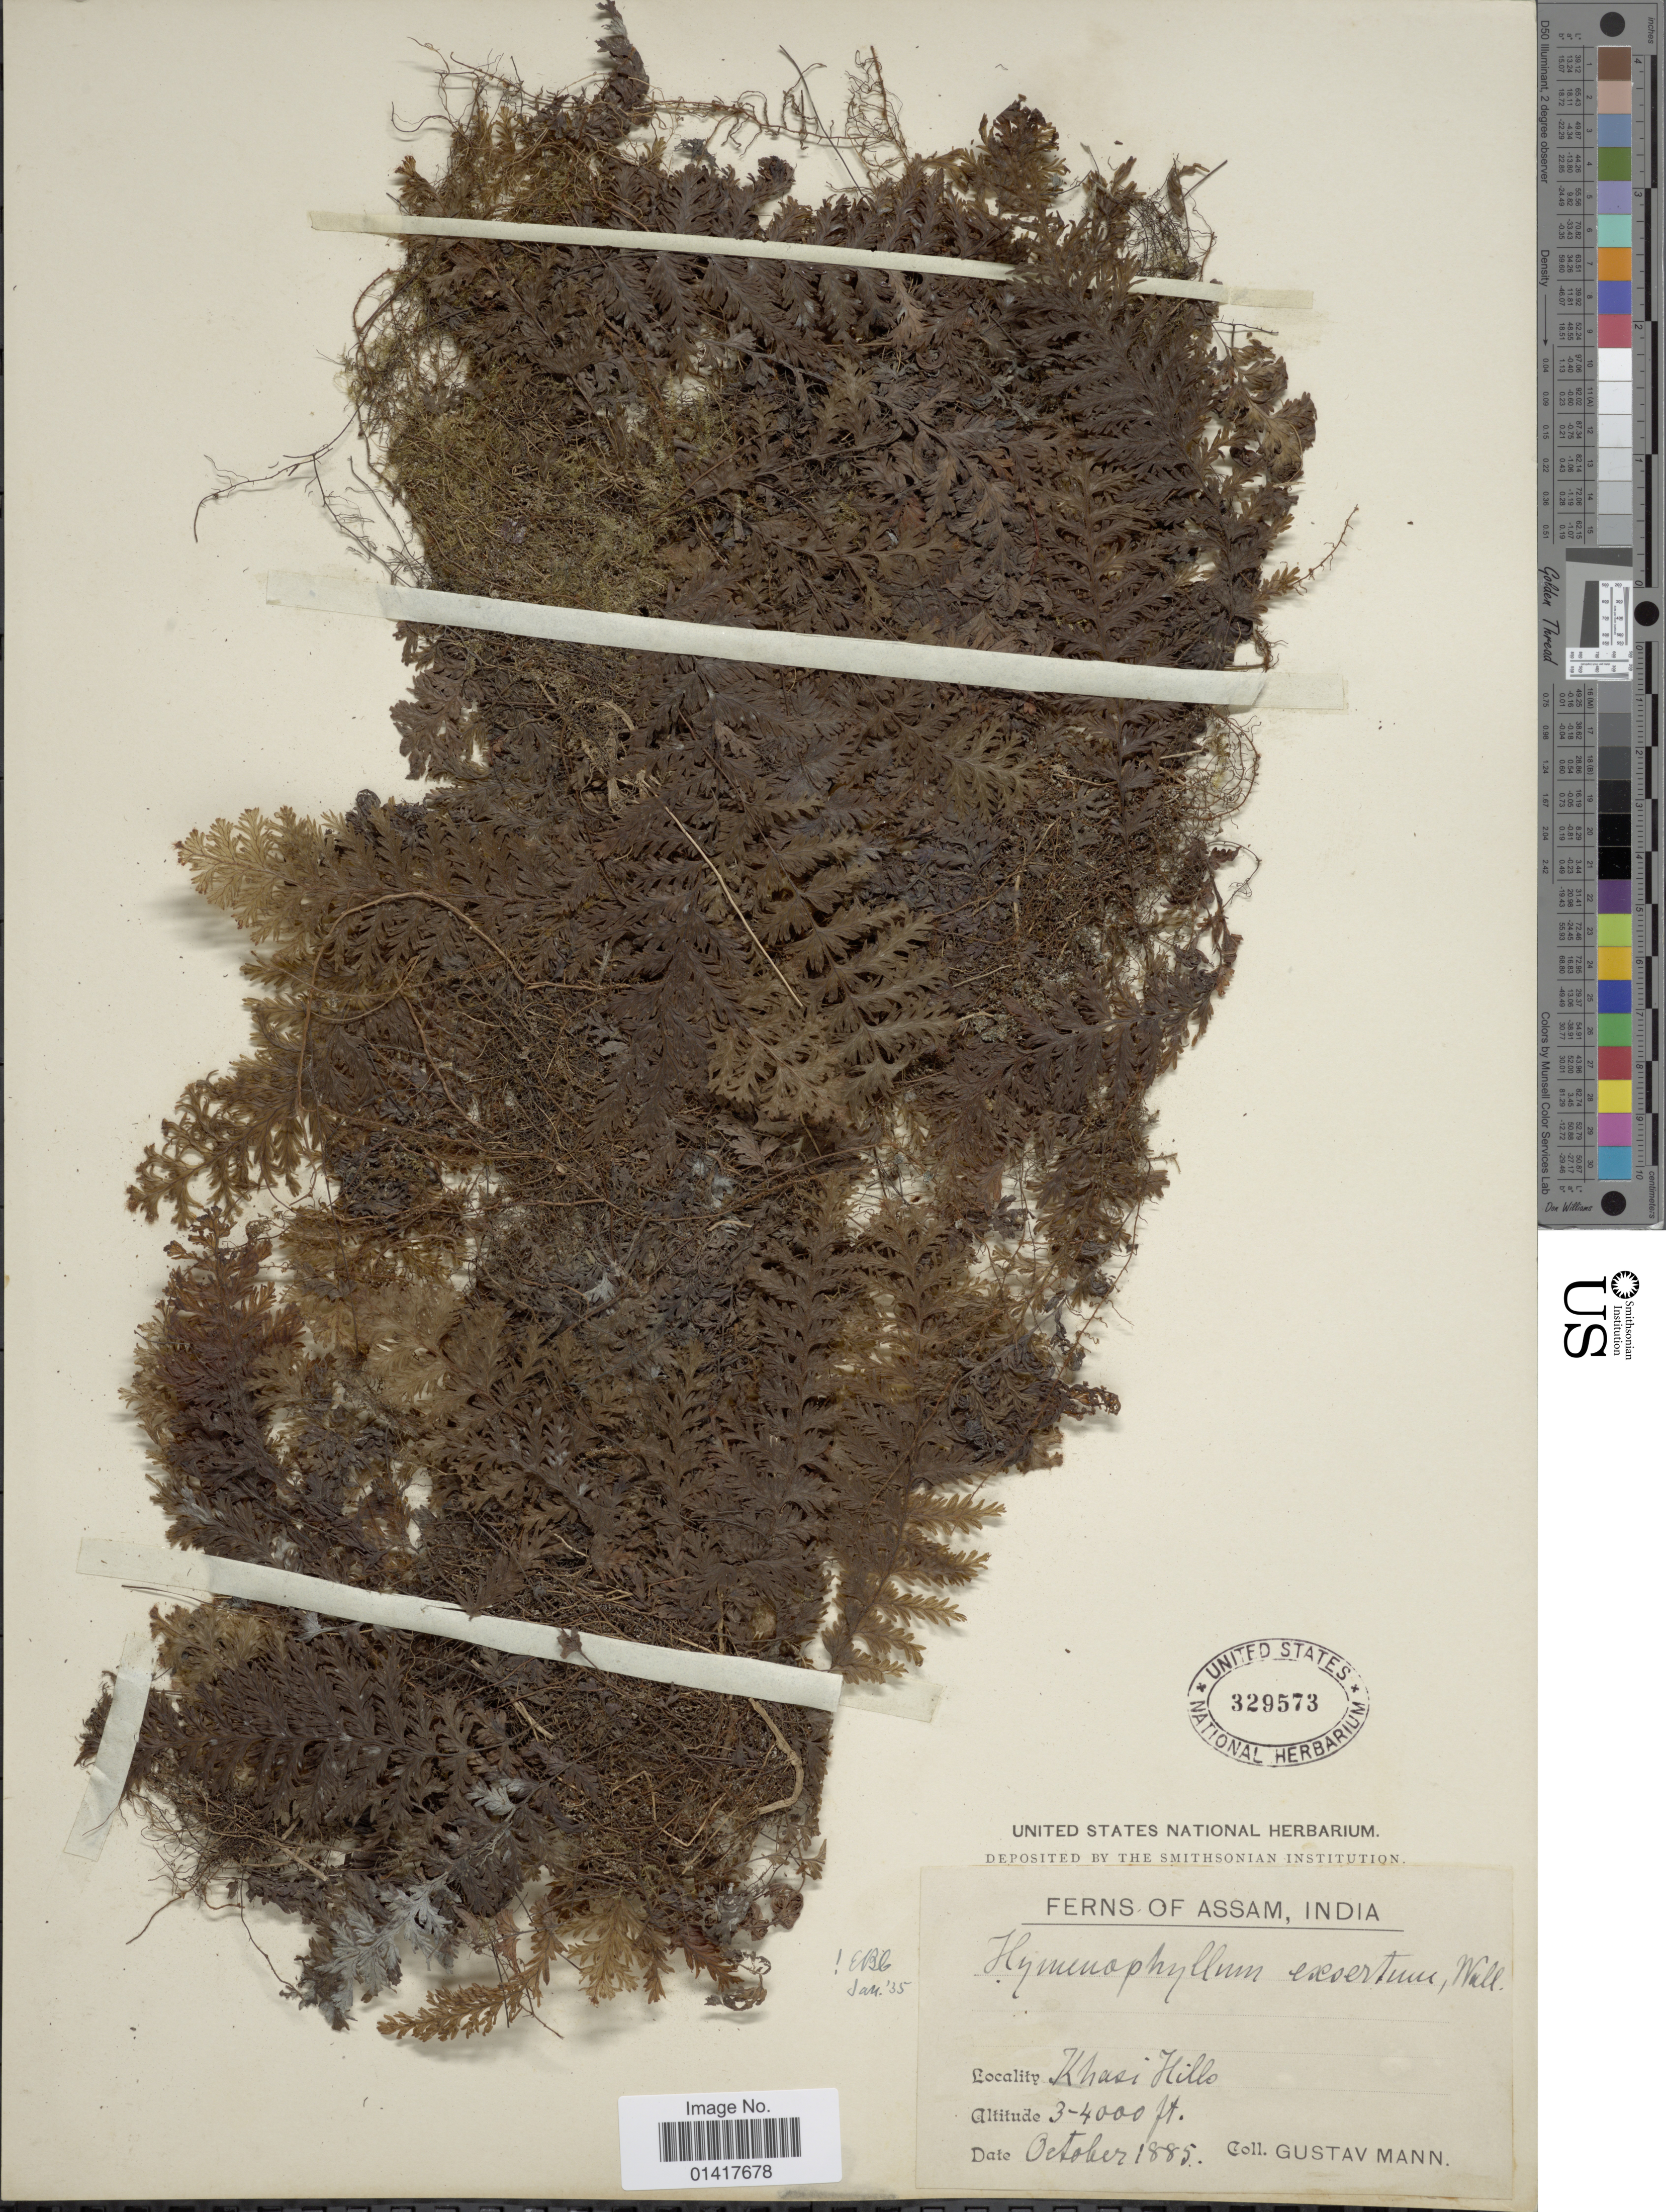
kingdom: Plantae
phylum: Tracheophyta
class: Polypodiopsida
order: Hymenophyllales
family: Hymenophyllaceae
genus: Hymenophyllum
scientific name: Hymenophyllum exsertum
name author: Wall. ex Hook.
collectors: G. Mann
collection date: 1885-10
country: India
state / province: Meghalaya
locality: Khasi Hills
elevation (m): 914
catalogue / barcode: US 329573